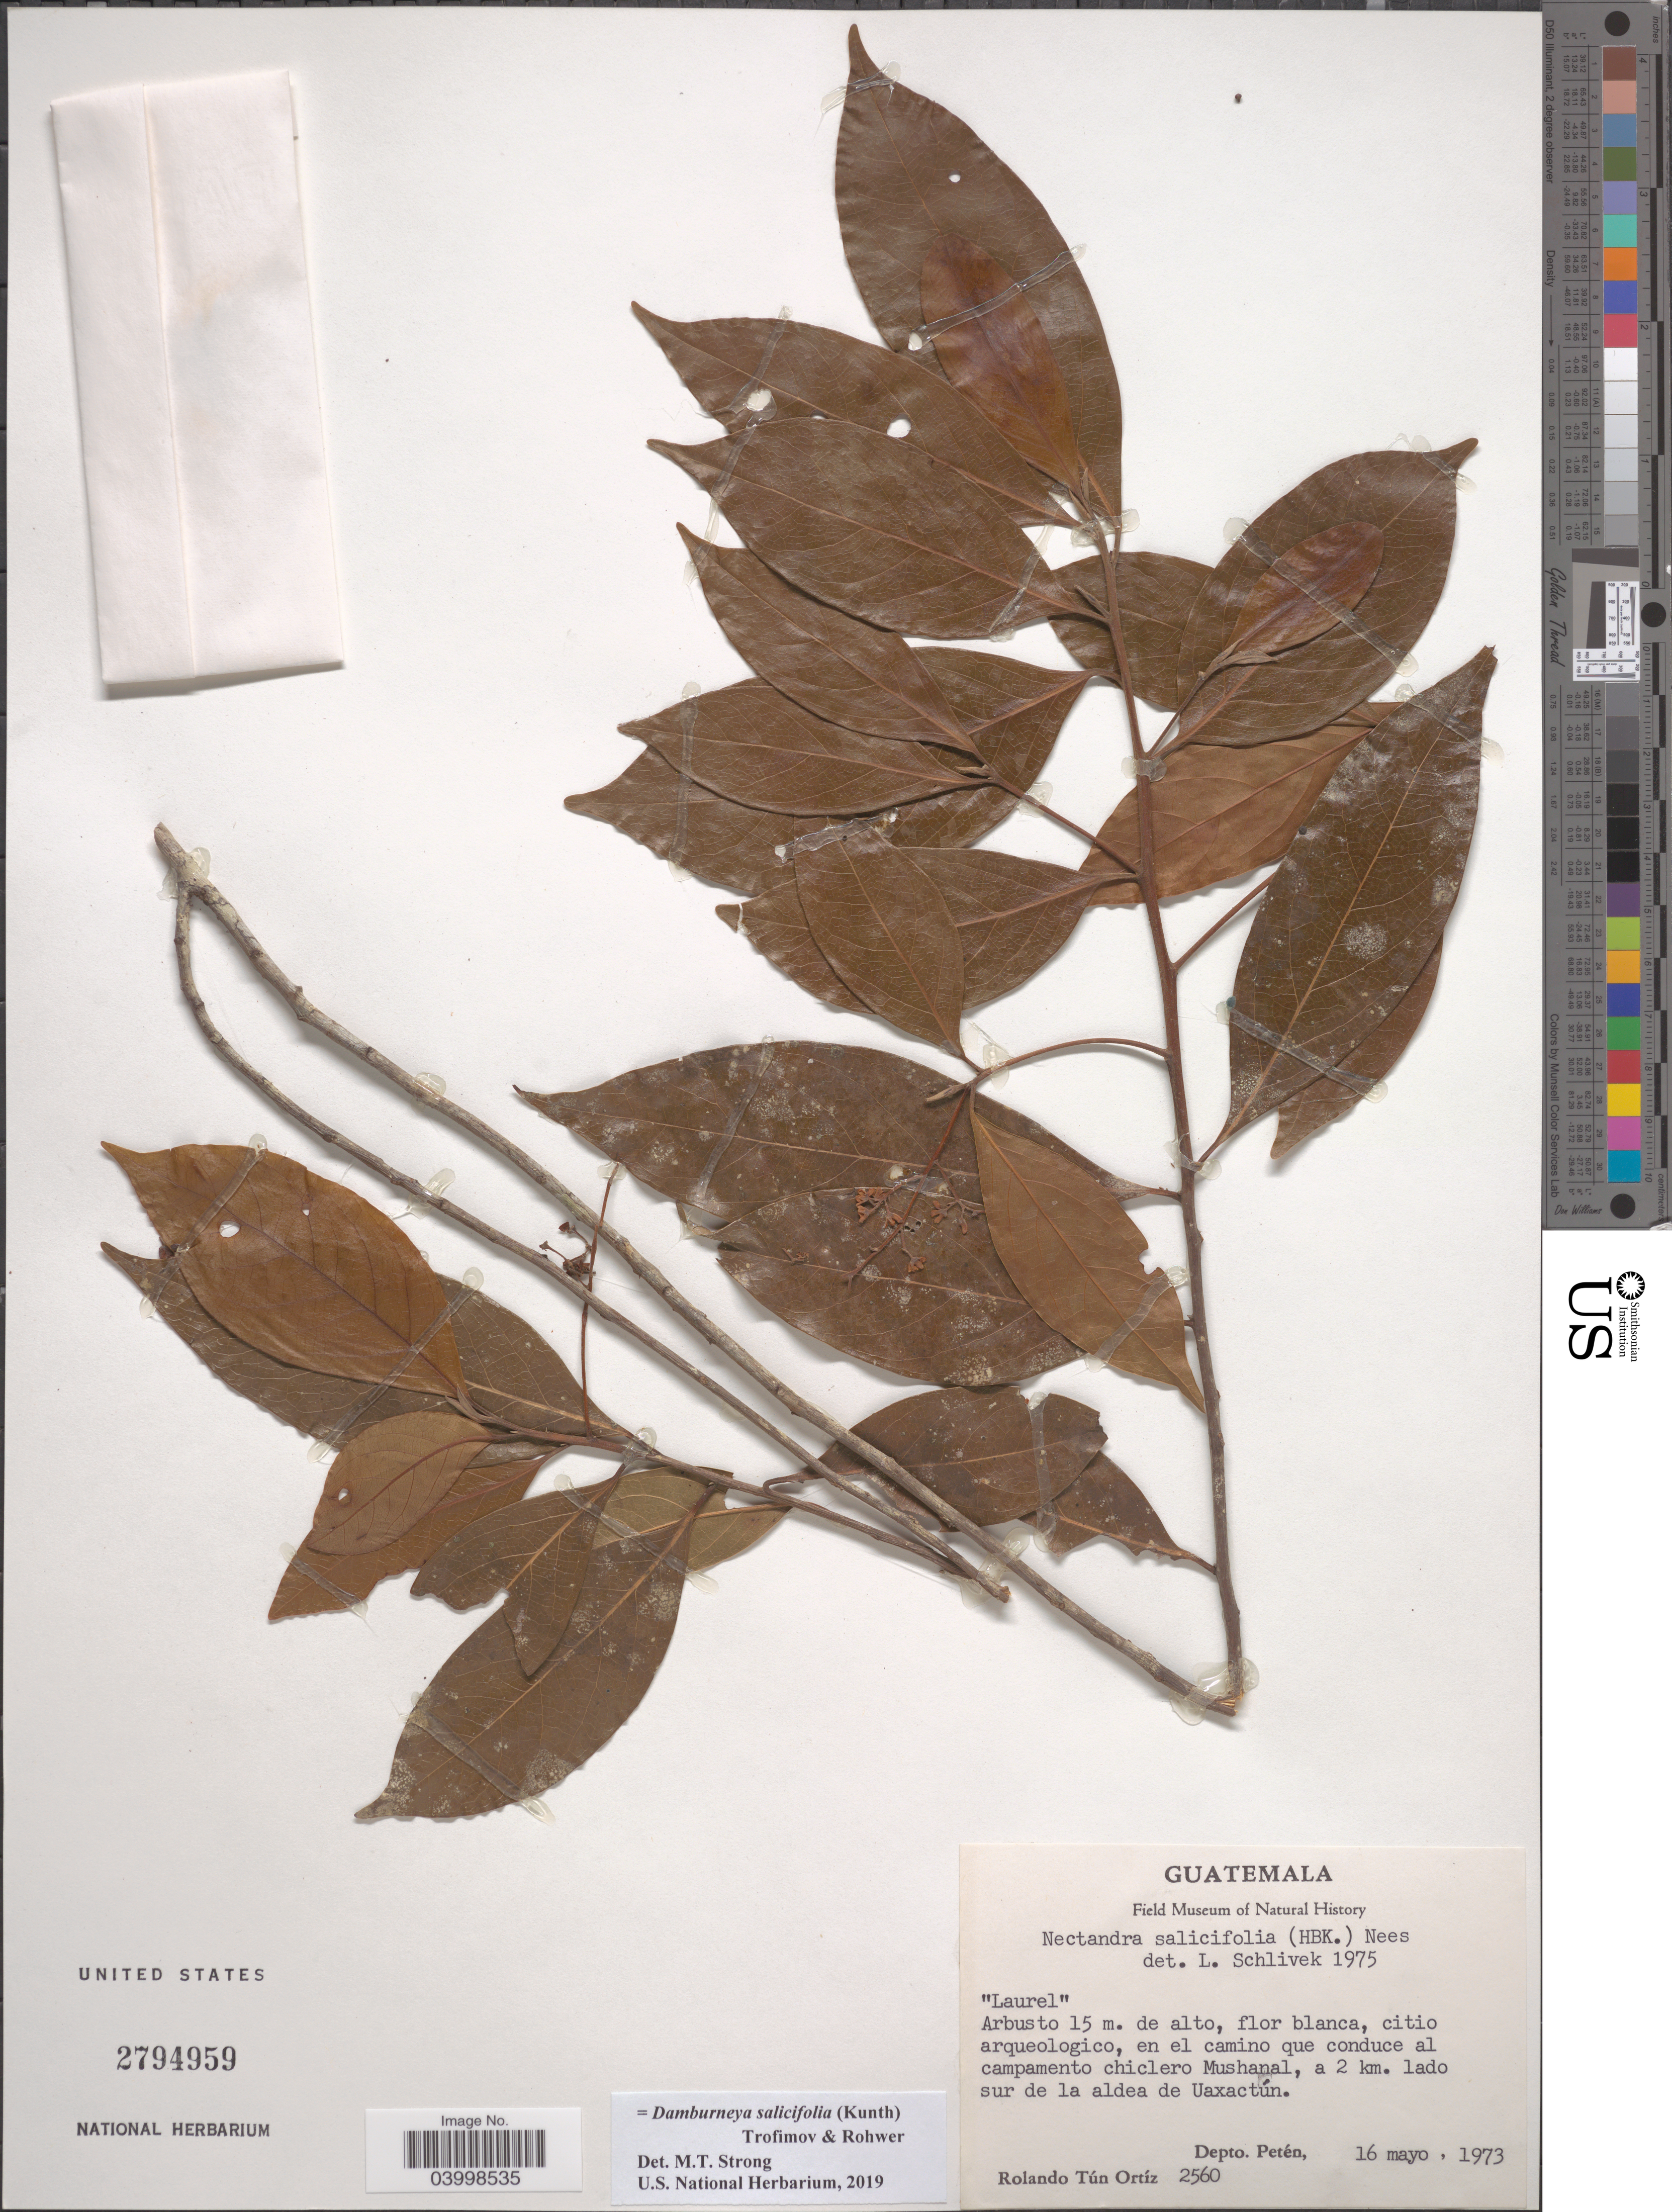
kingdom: Plantae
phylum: Tracheophyta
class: Magnoliopsida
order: Laurales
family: Lauraceae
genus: Damburneya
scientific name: Damburneya salicifolia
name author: (Kunth) Trofimov & Rohwer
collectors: R. T. Ortíz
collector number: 2560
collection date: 1973-05-16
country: Guatemala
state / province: El Peten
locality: En el camino que conduce al campamento chiclero Mushanal, a 2 km. lado sur de la aldea de Uaxactún. Depto. Petén.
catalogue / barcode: US 2794959